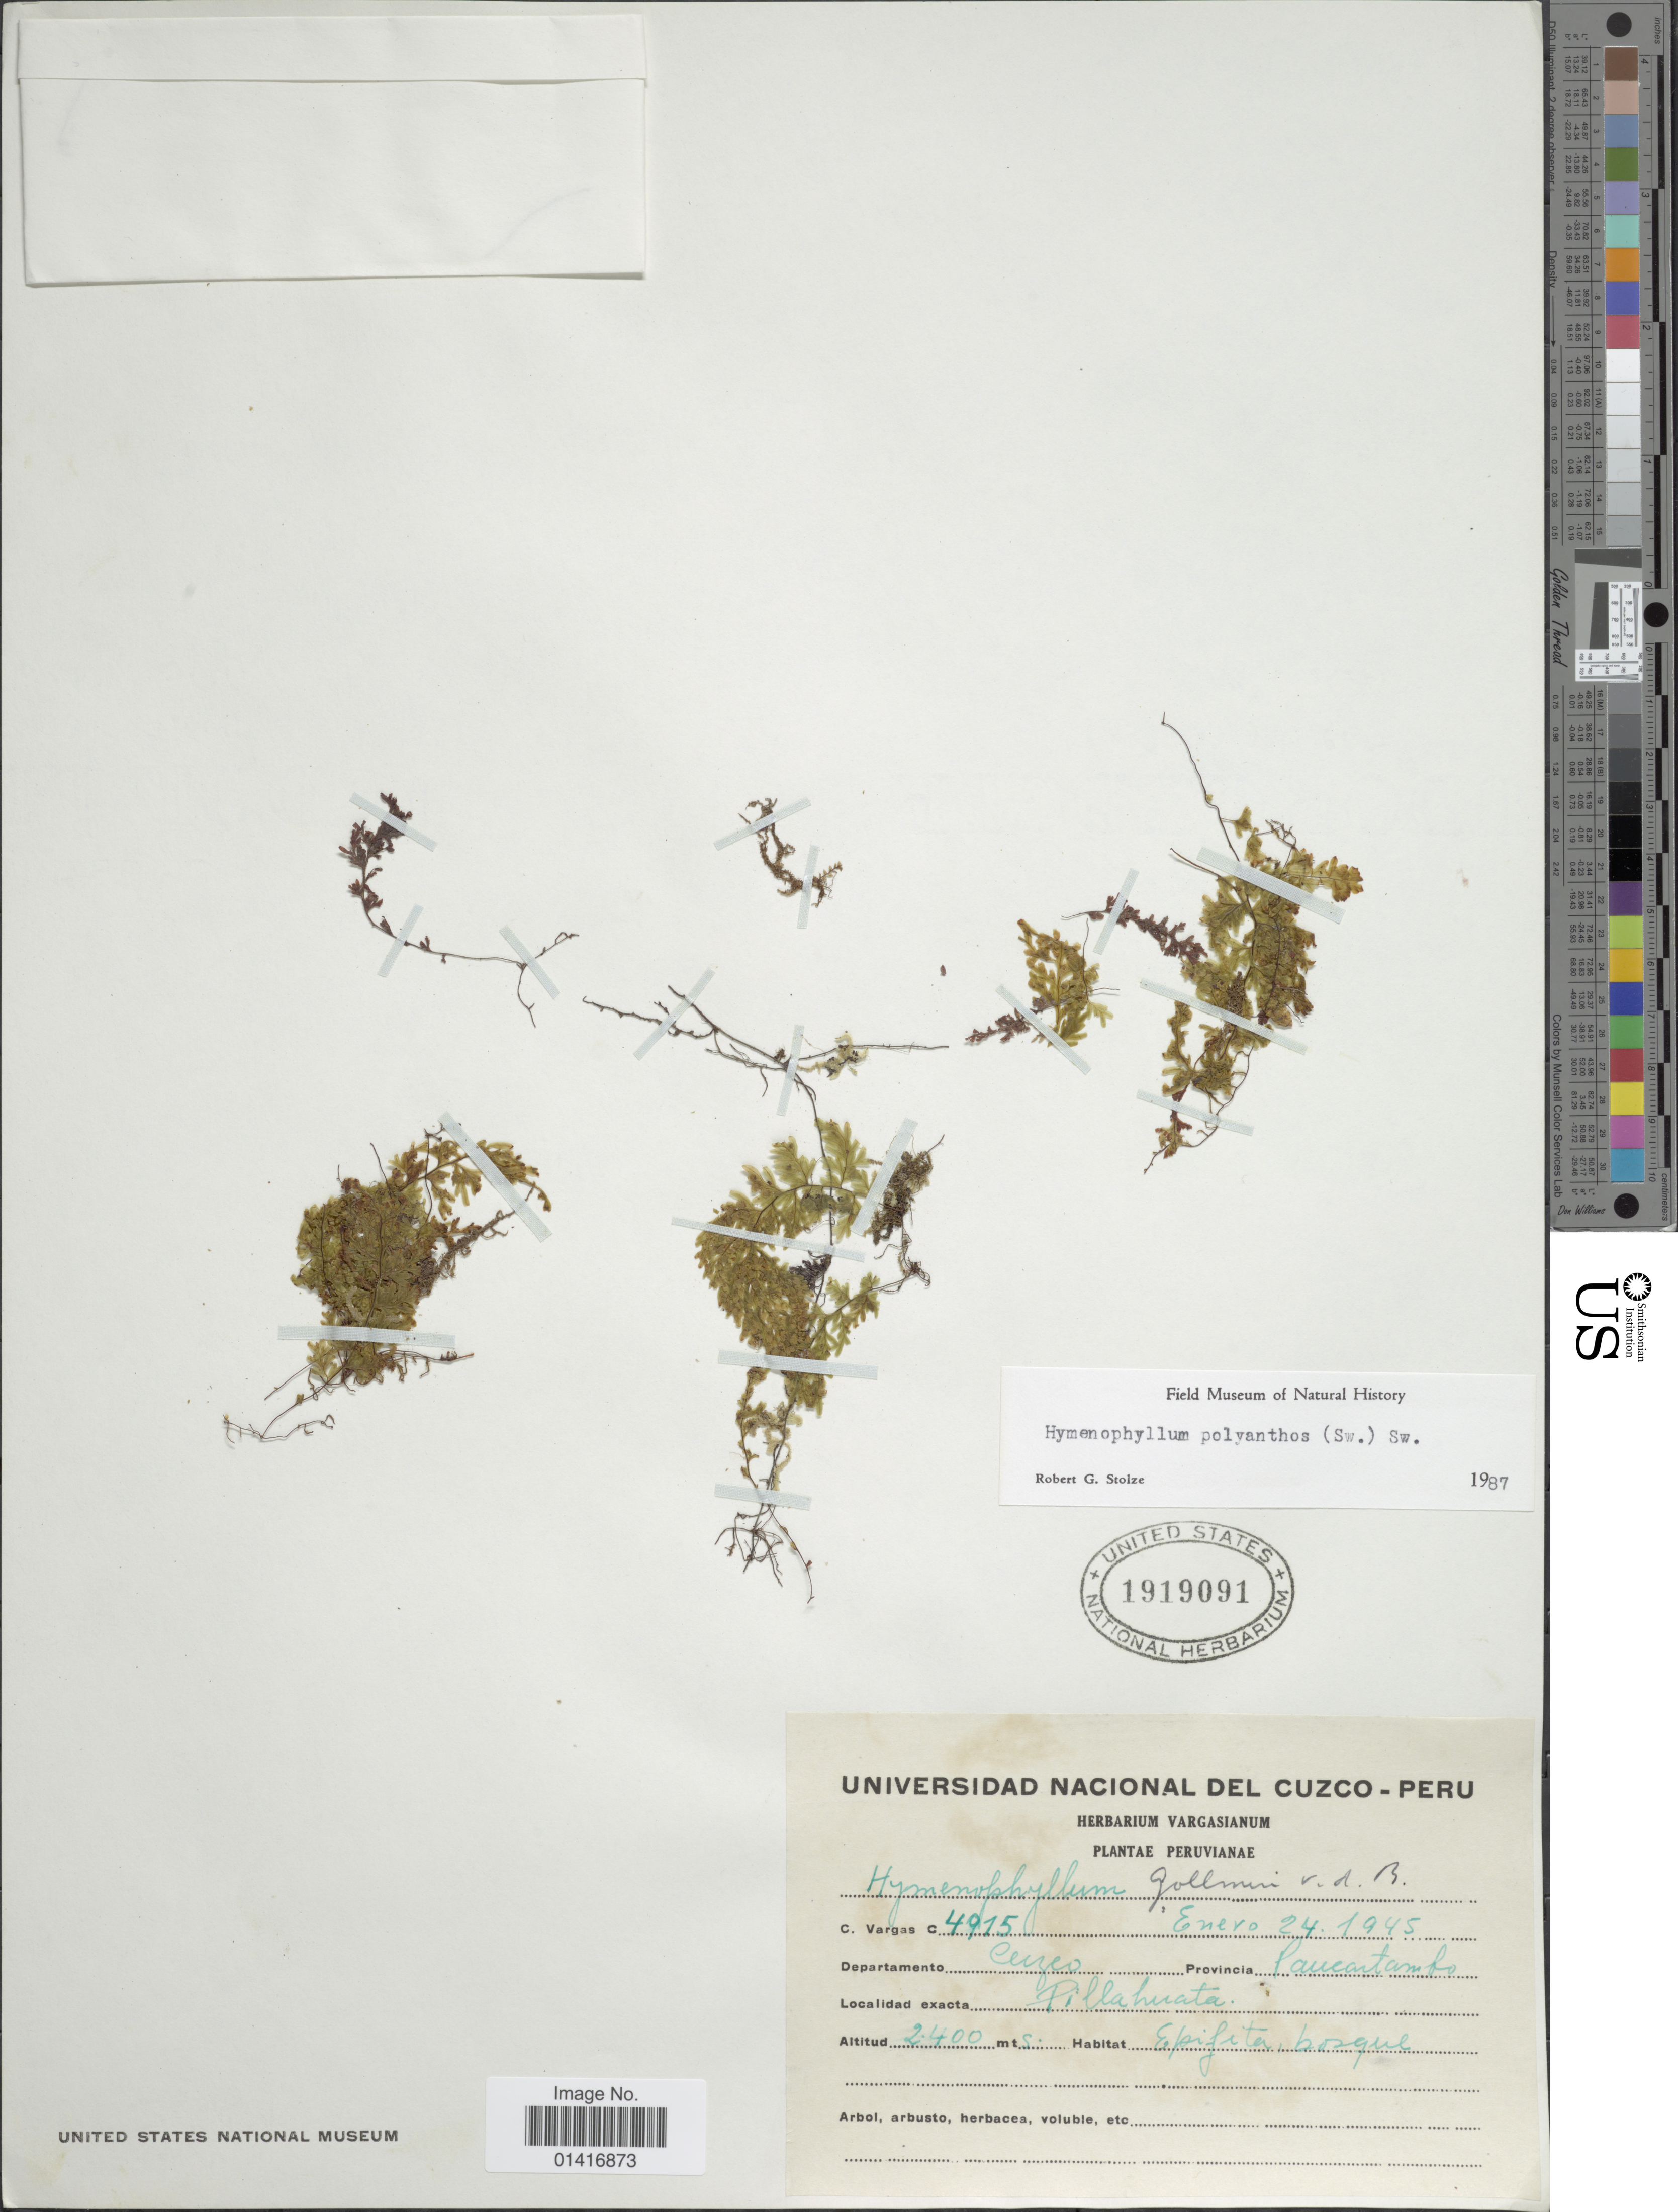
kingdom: Plantae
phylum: Tracheophyta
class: Polypodiopsida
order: Hymenophyllales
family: Hymenophyllaceae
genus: Hymenophyllum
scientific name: Hymenophyllum polyanthos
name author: (Sw.) Sw.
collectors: C. Vargas Calderón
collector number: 4915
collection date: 1945-01-24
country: Peru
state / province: Cusco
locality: Departamento Cusco. Provicia: Paucartambo. Localidad exacta: Pillahuata [Pilahuata]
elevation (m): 2400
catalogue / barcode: US 1919091